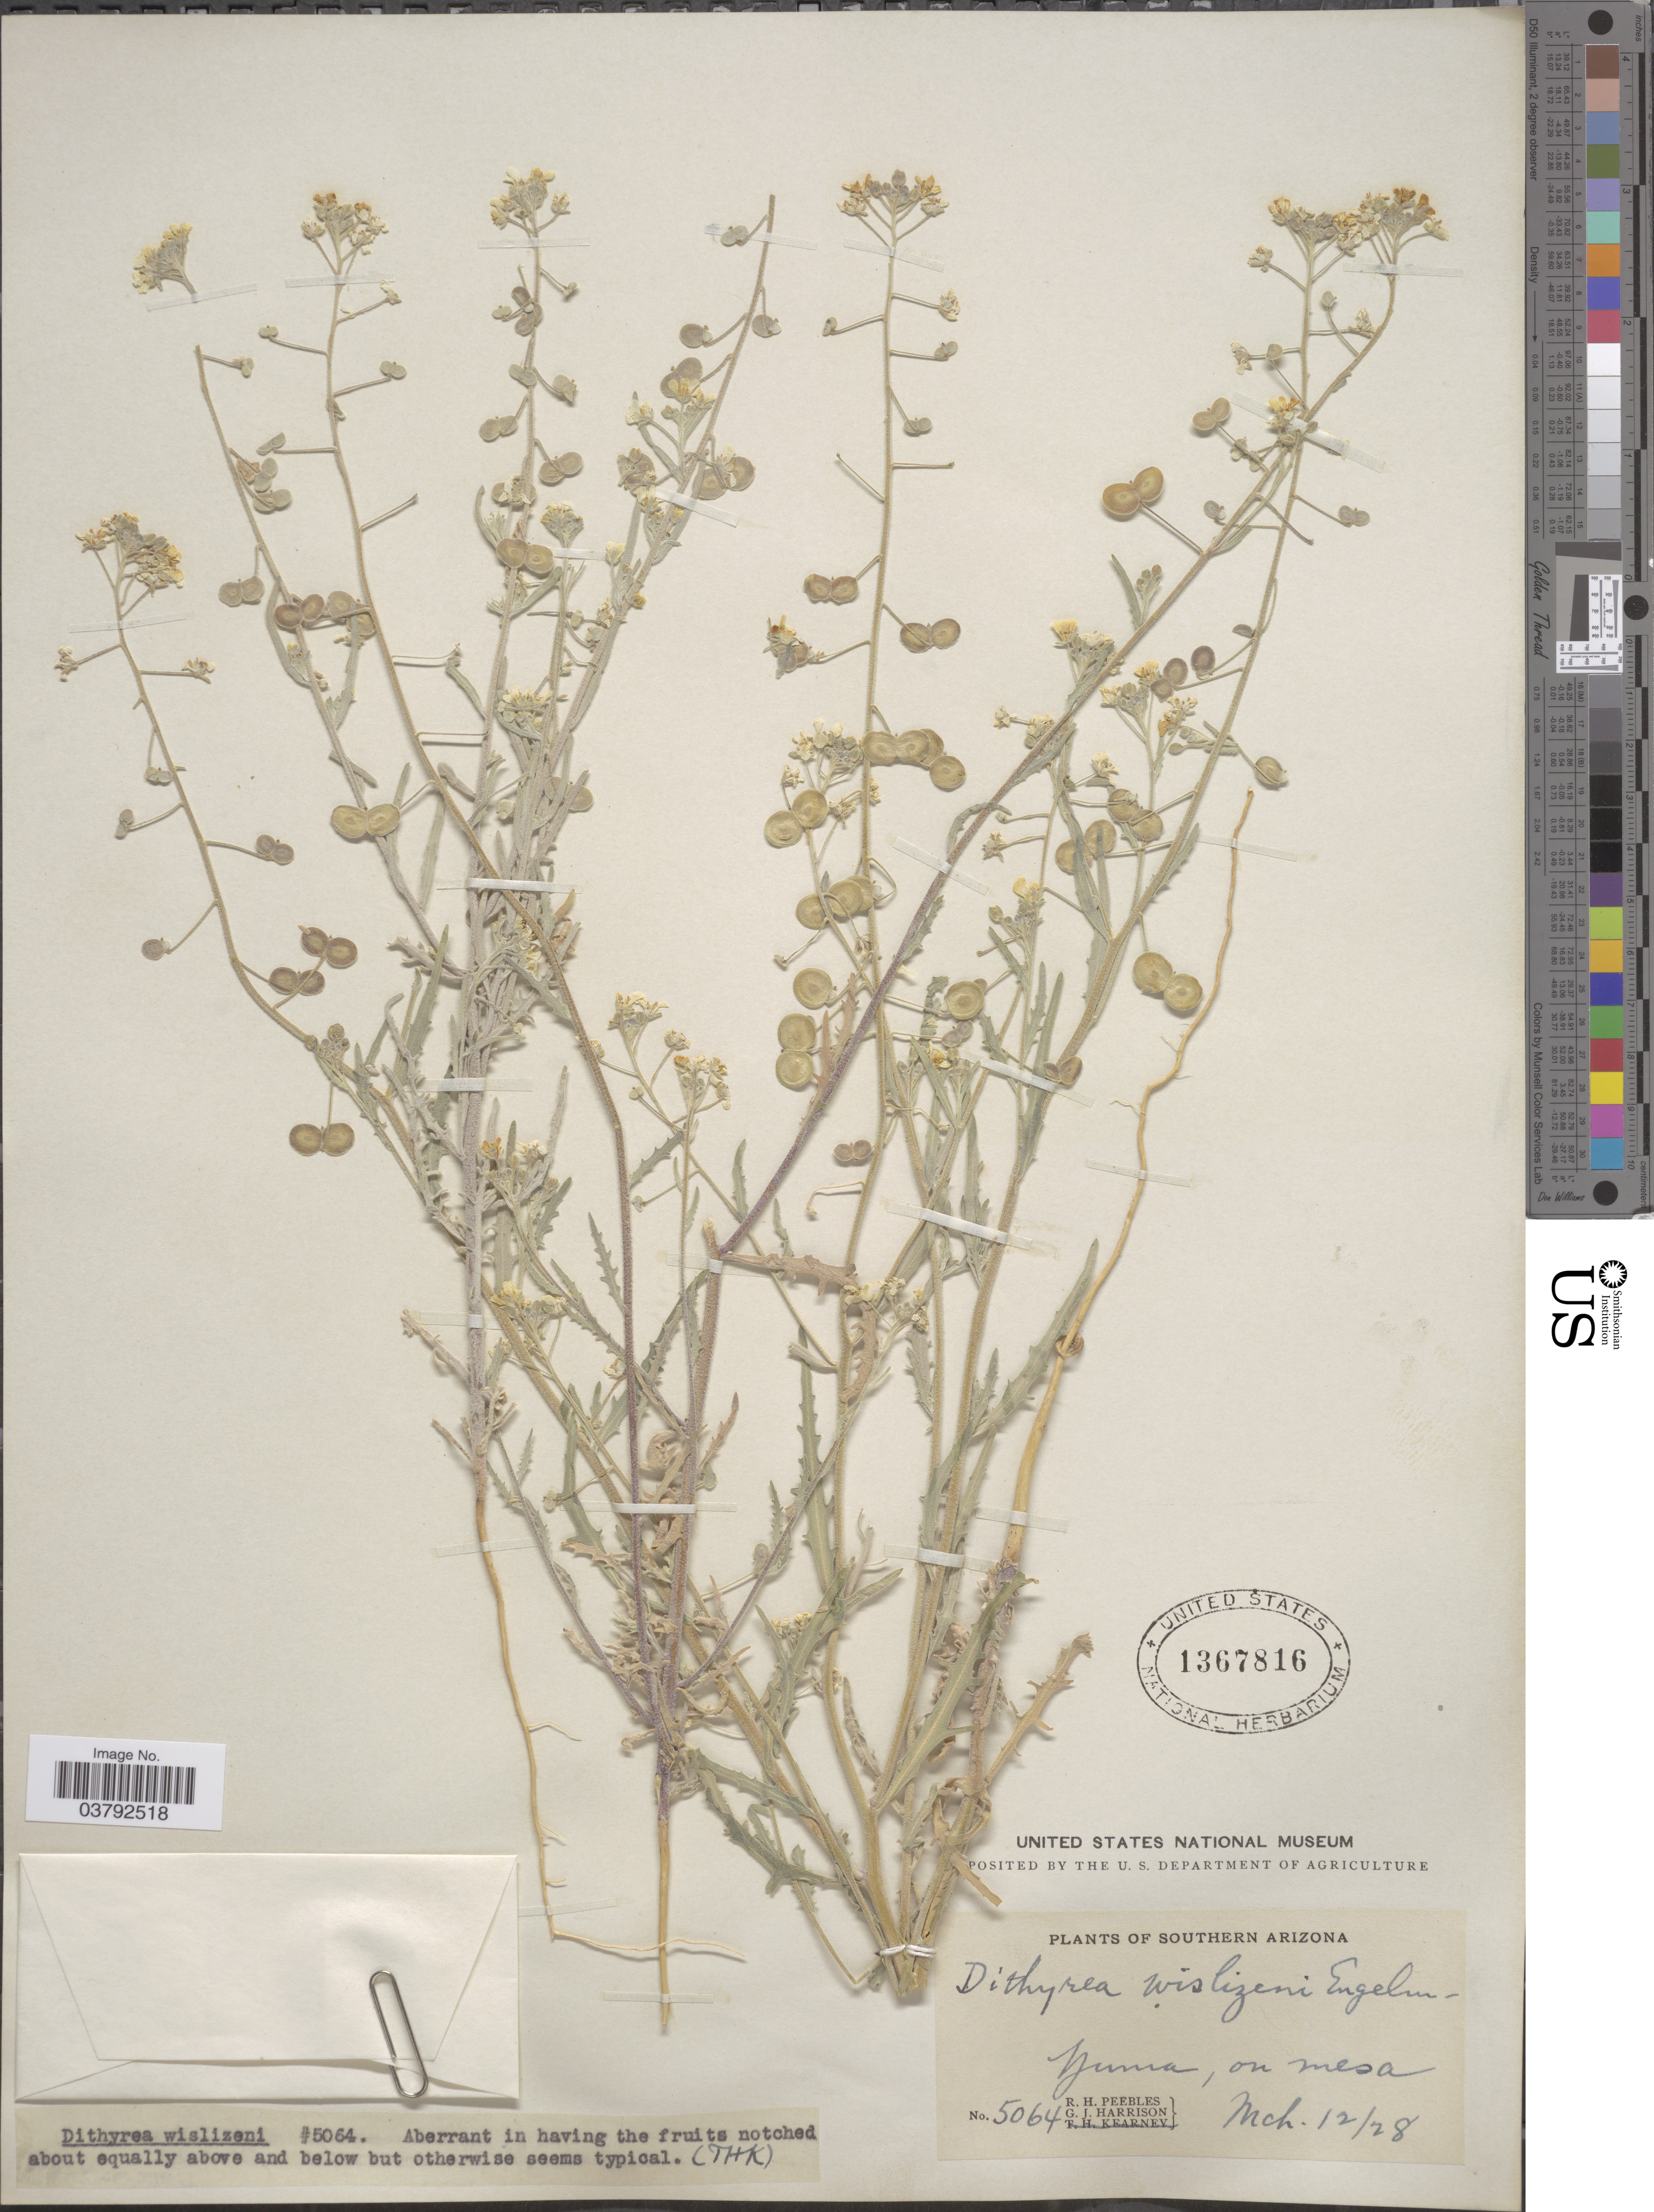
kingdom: Plantae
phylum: Tracheophyta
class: Magnoliopsida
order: Brassicales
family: Brassicaceae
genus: Dithyrea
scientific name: Dithyrea wislizeni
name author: Engelm.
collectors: R. H. Peebles & G. J. Harrison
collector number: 5064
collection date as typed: Transcribed d/m/y: 12/3/28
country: United States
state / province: Arizona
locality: Southern Arizona. Yuma, on mesa.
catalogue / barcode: US 1367816